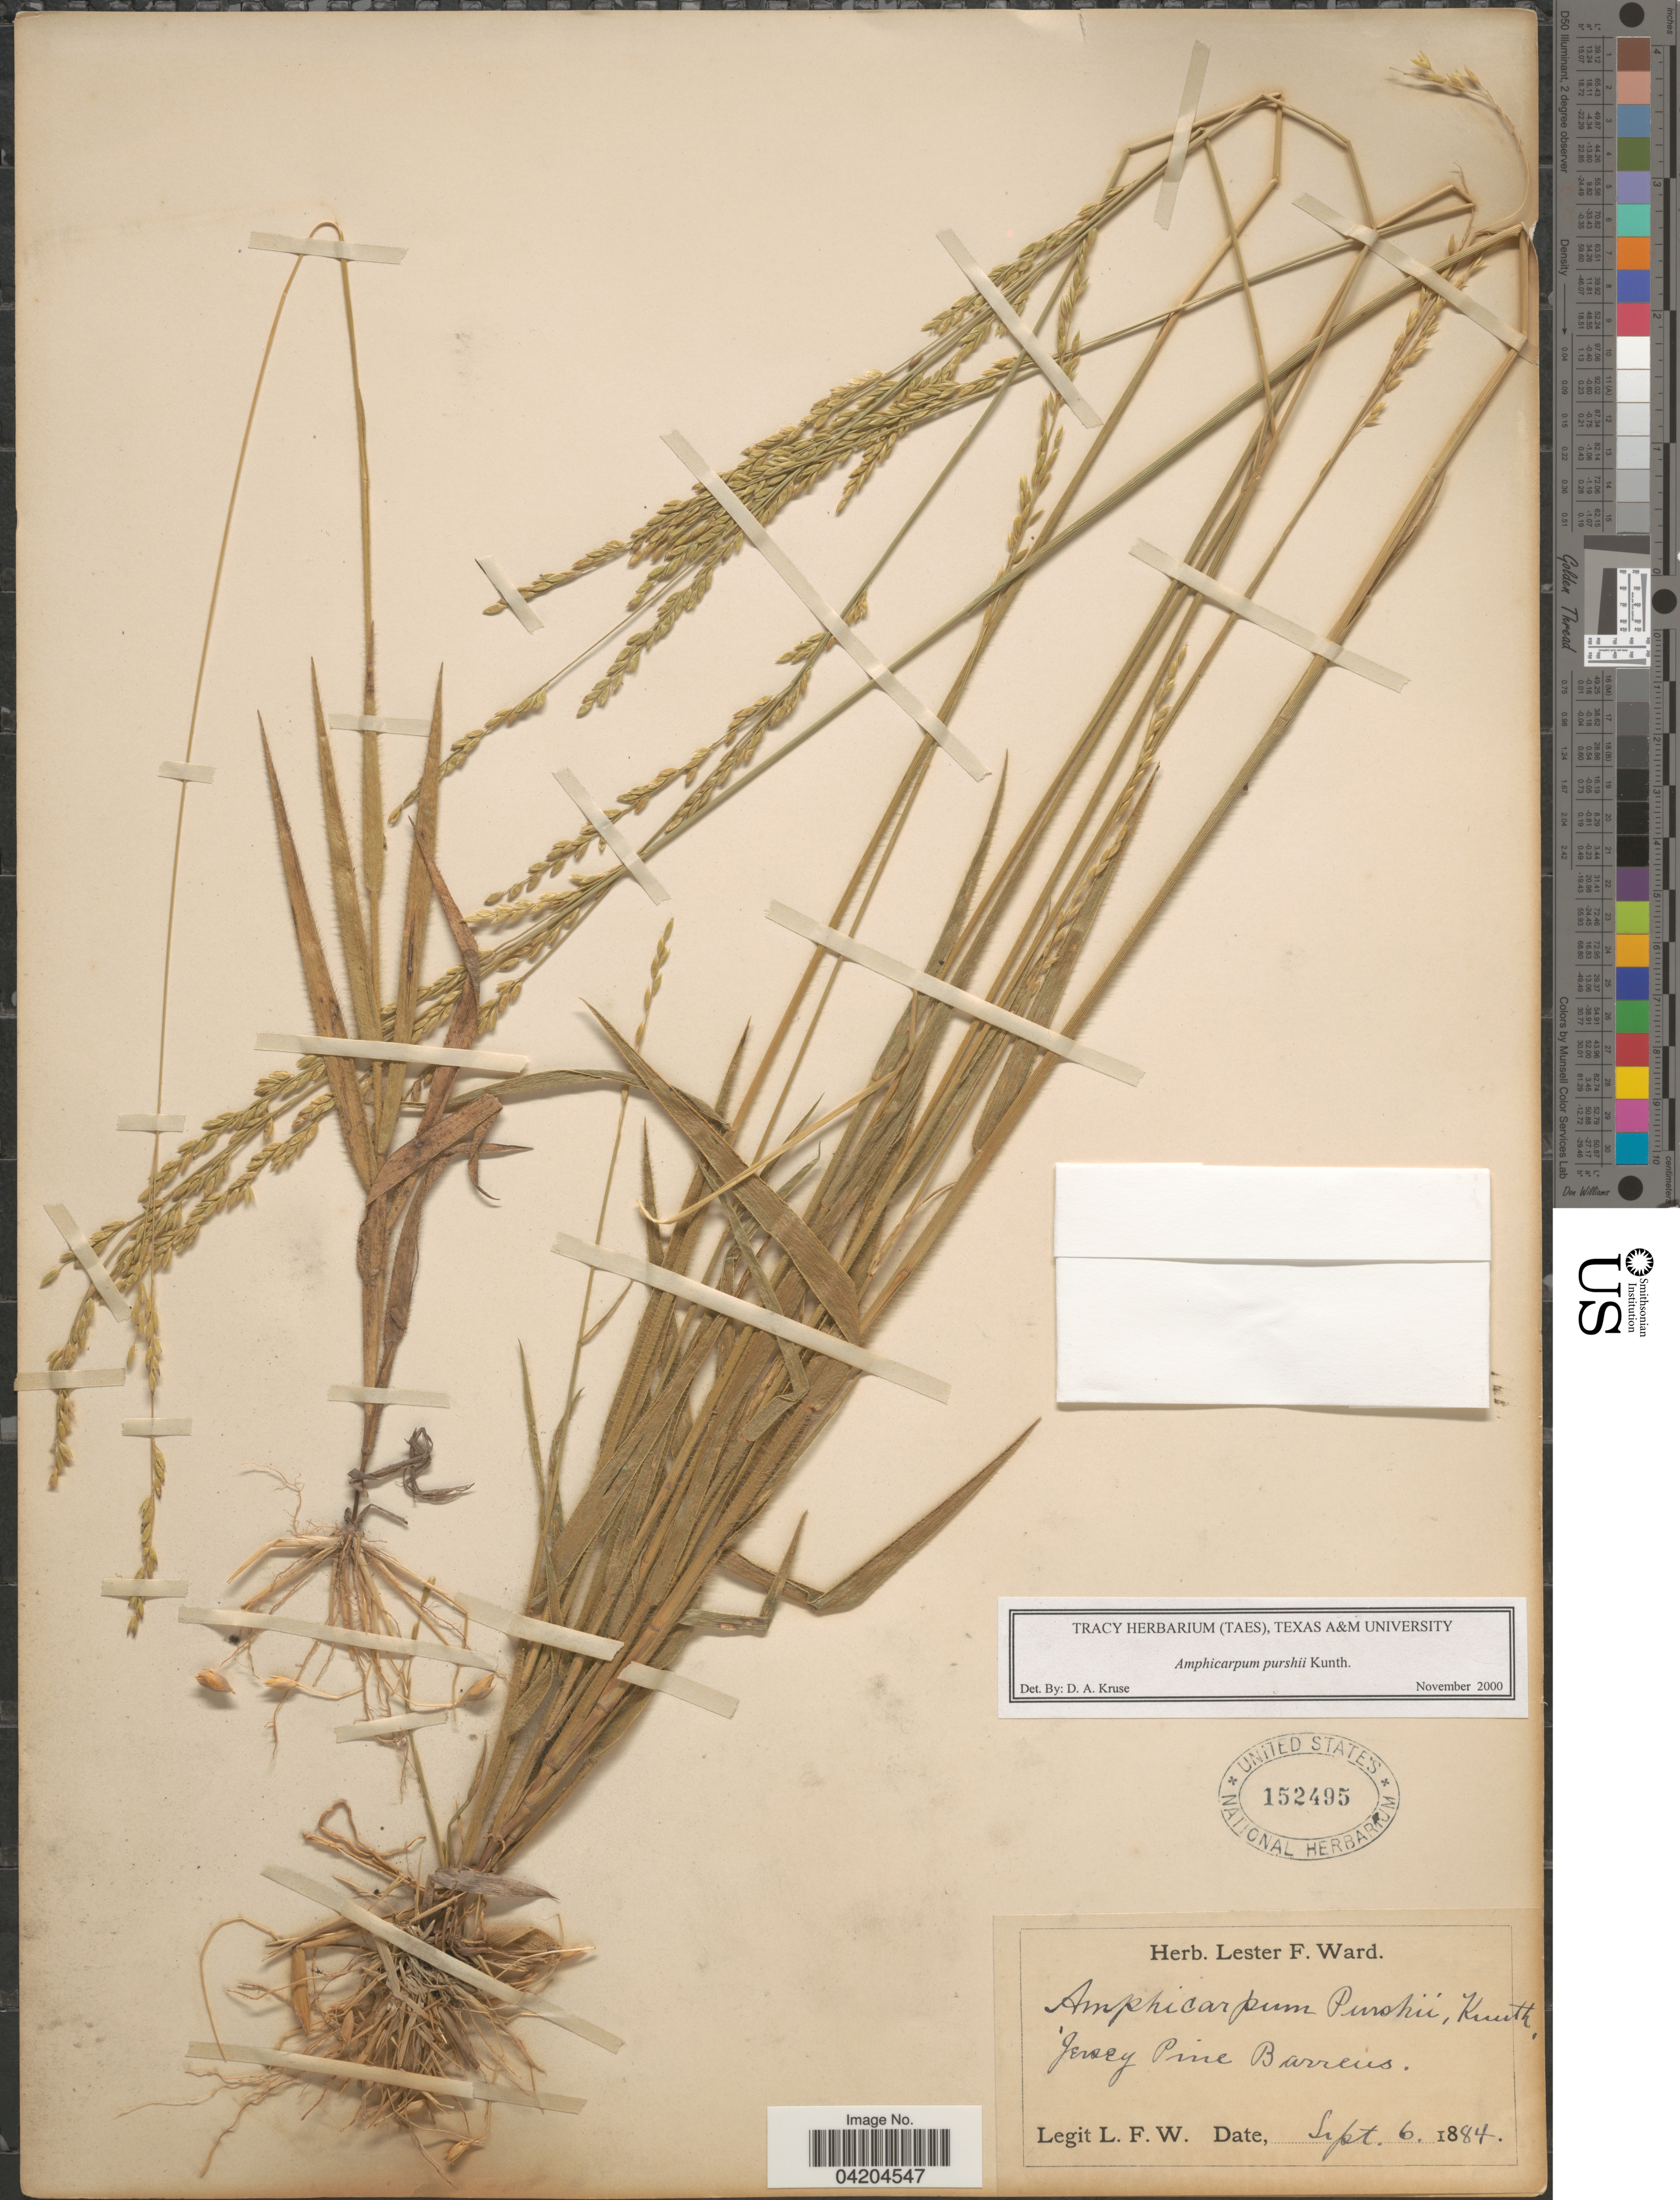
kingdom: Plantae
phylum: Tracheophyta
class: Liliopsida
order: Poales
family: Poaceae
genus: Amphicarpum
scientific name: Amphicarpum amphicarpon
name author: (Pursh) Nash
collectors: L. F. Ward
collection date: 1884-09-06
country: United Kingdom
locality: Jersey Pine Barrens.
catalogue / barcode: US 152495